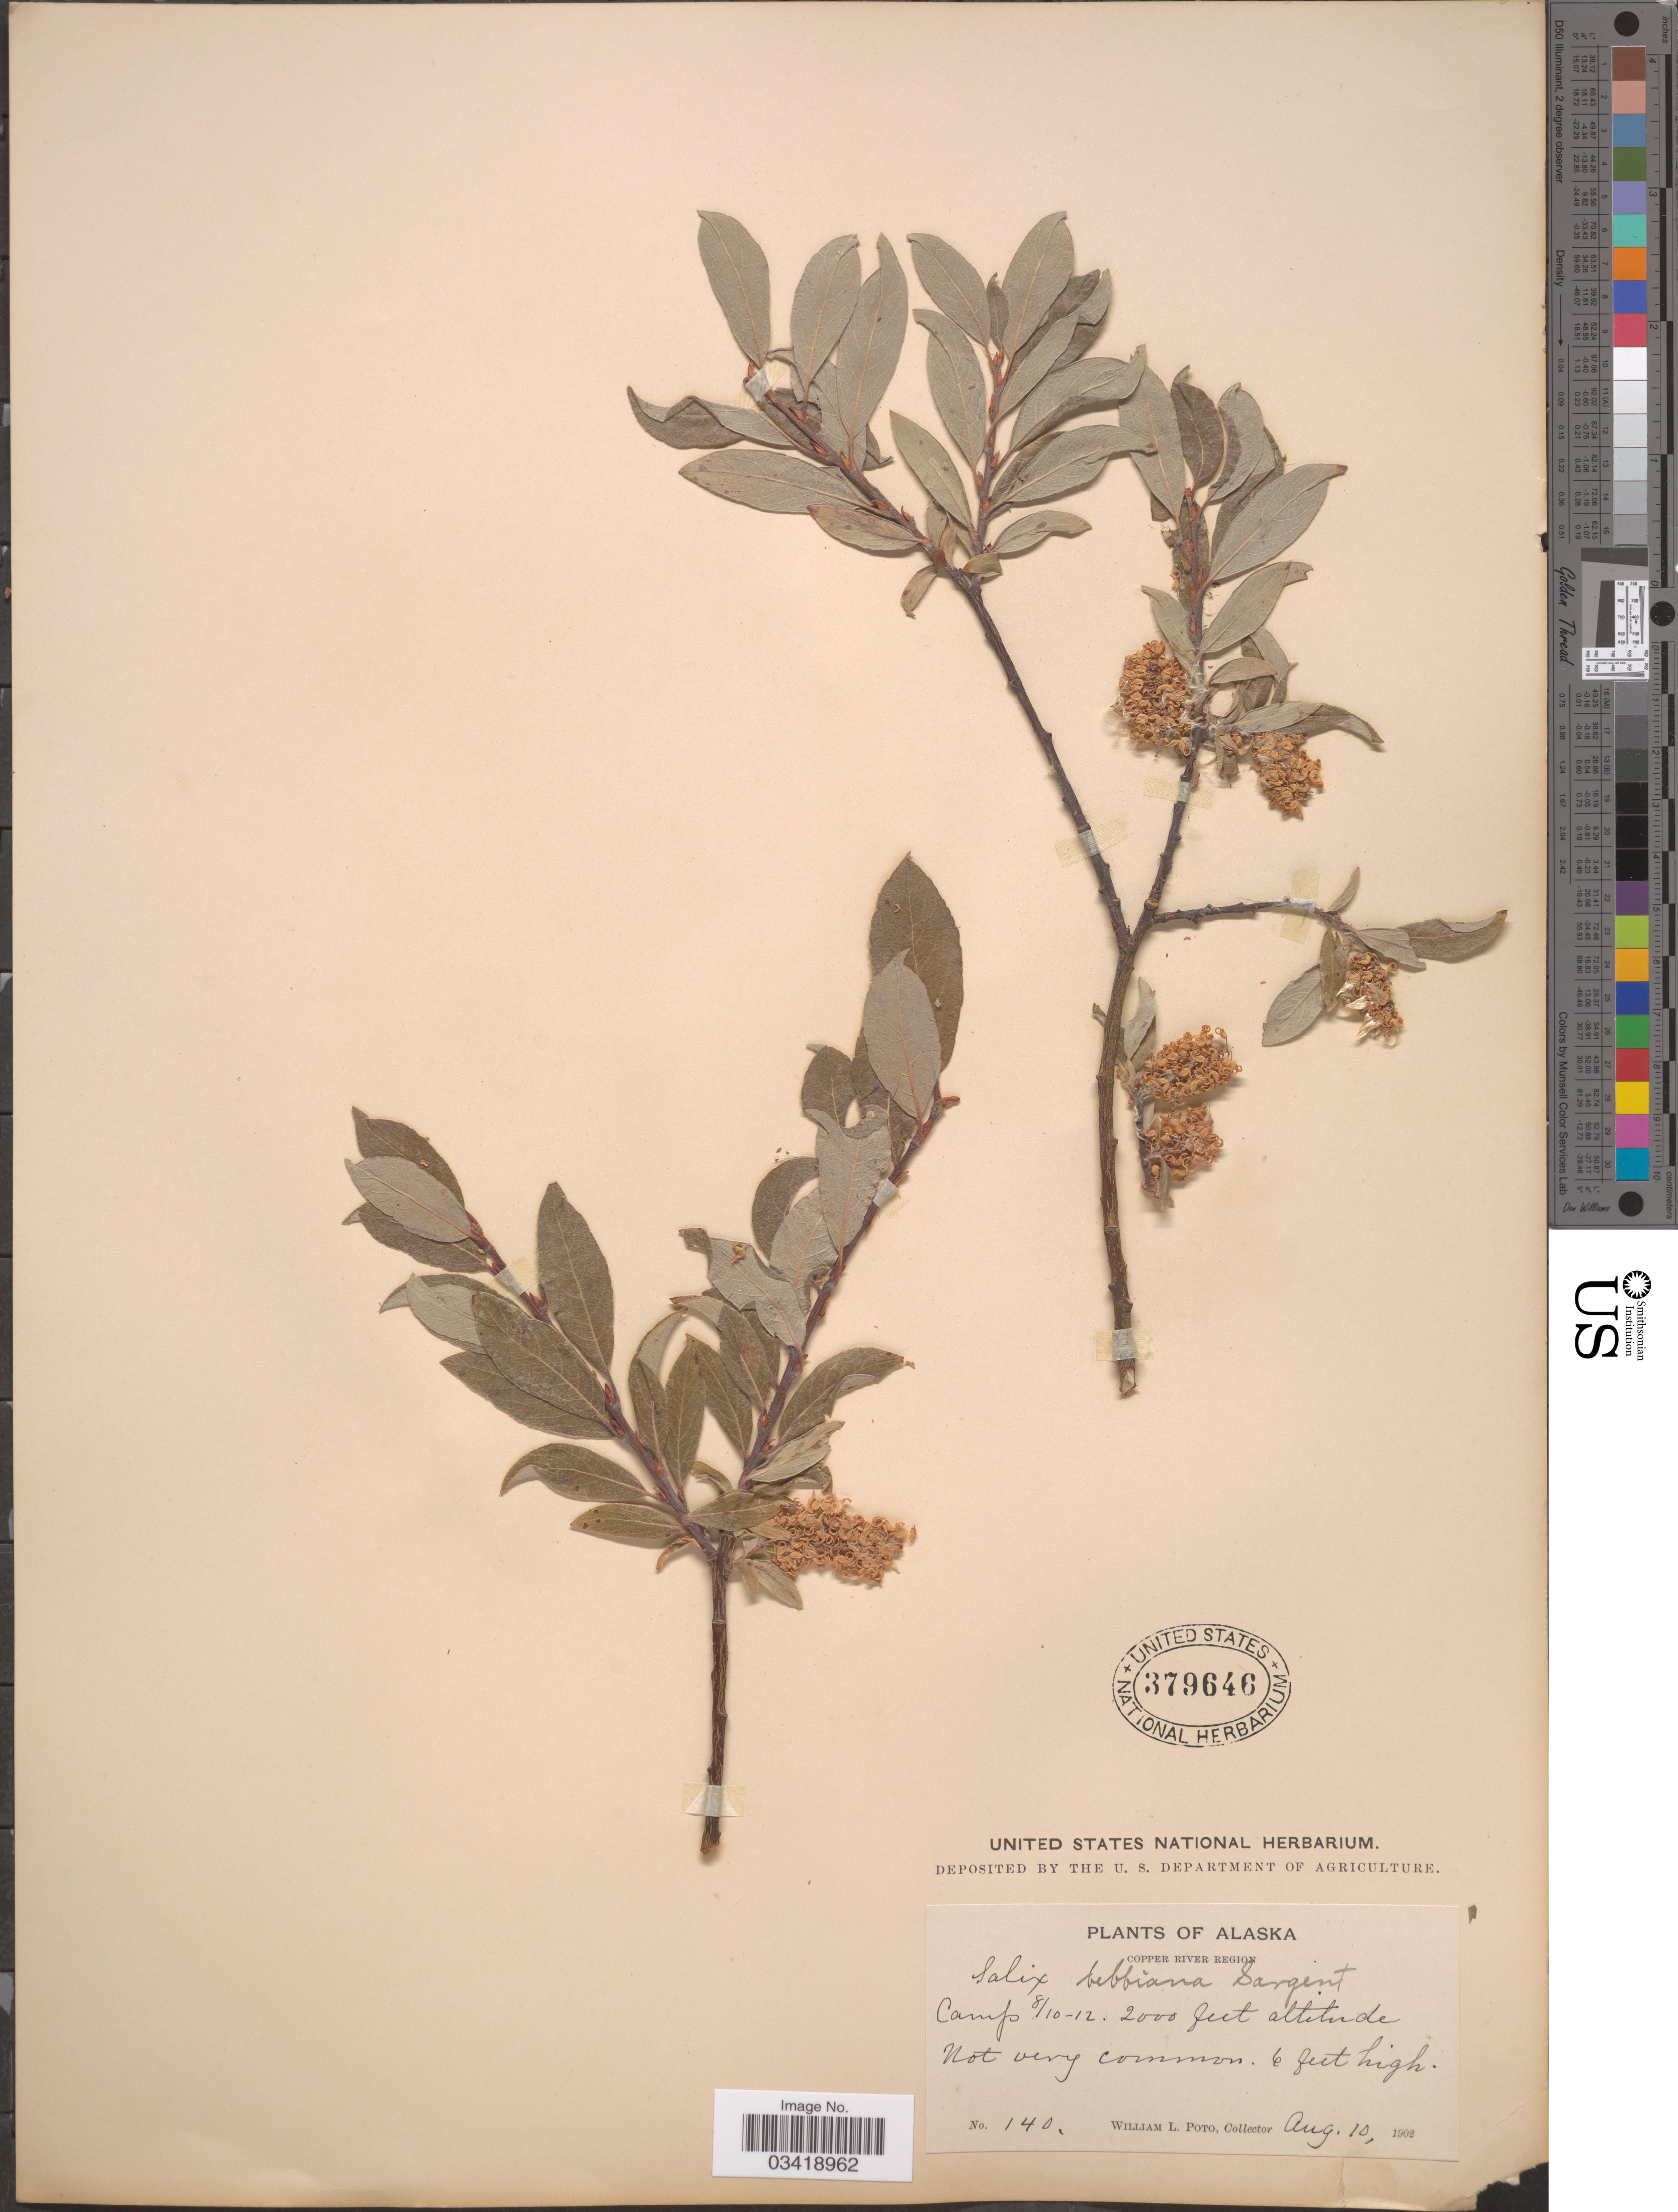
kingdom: Plantae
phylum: Tracheophyta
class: Magnoliopsida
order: Malpighiales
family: Salicaceae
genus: Salix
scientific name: Salix bebbiana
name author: Sarg.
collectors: W. Poto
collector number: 140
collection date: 1902-08-10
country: United States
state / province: Alaska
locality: Copper River Region. Camp 8/10-12.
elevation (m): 610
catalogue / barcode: US 379646